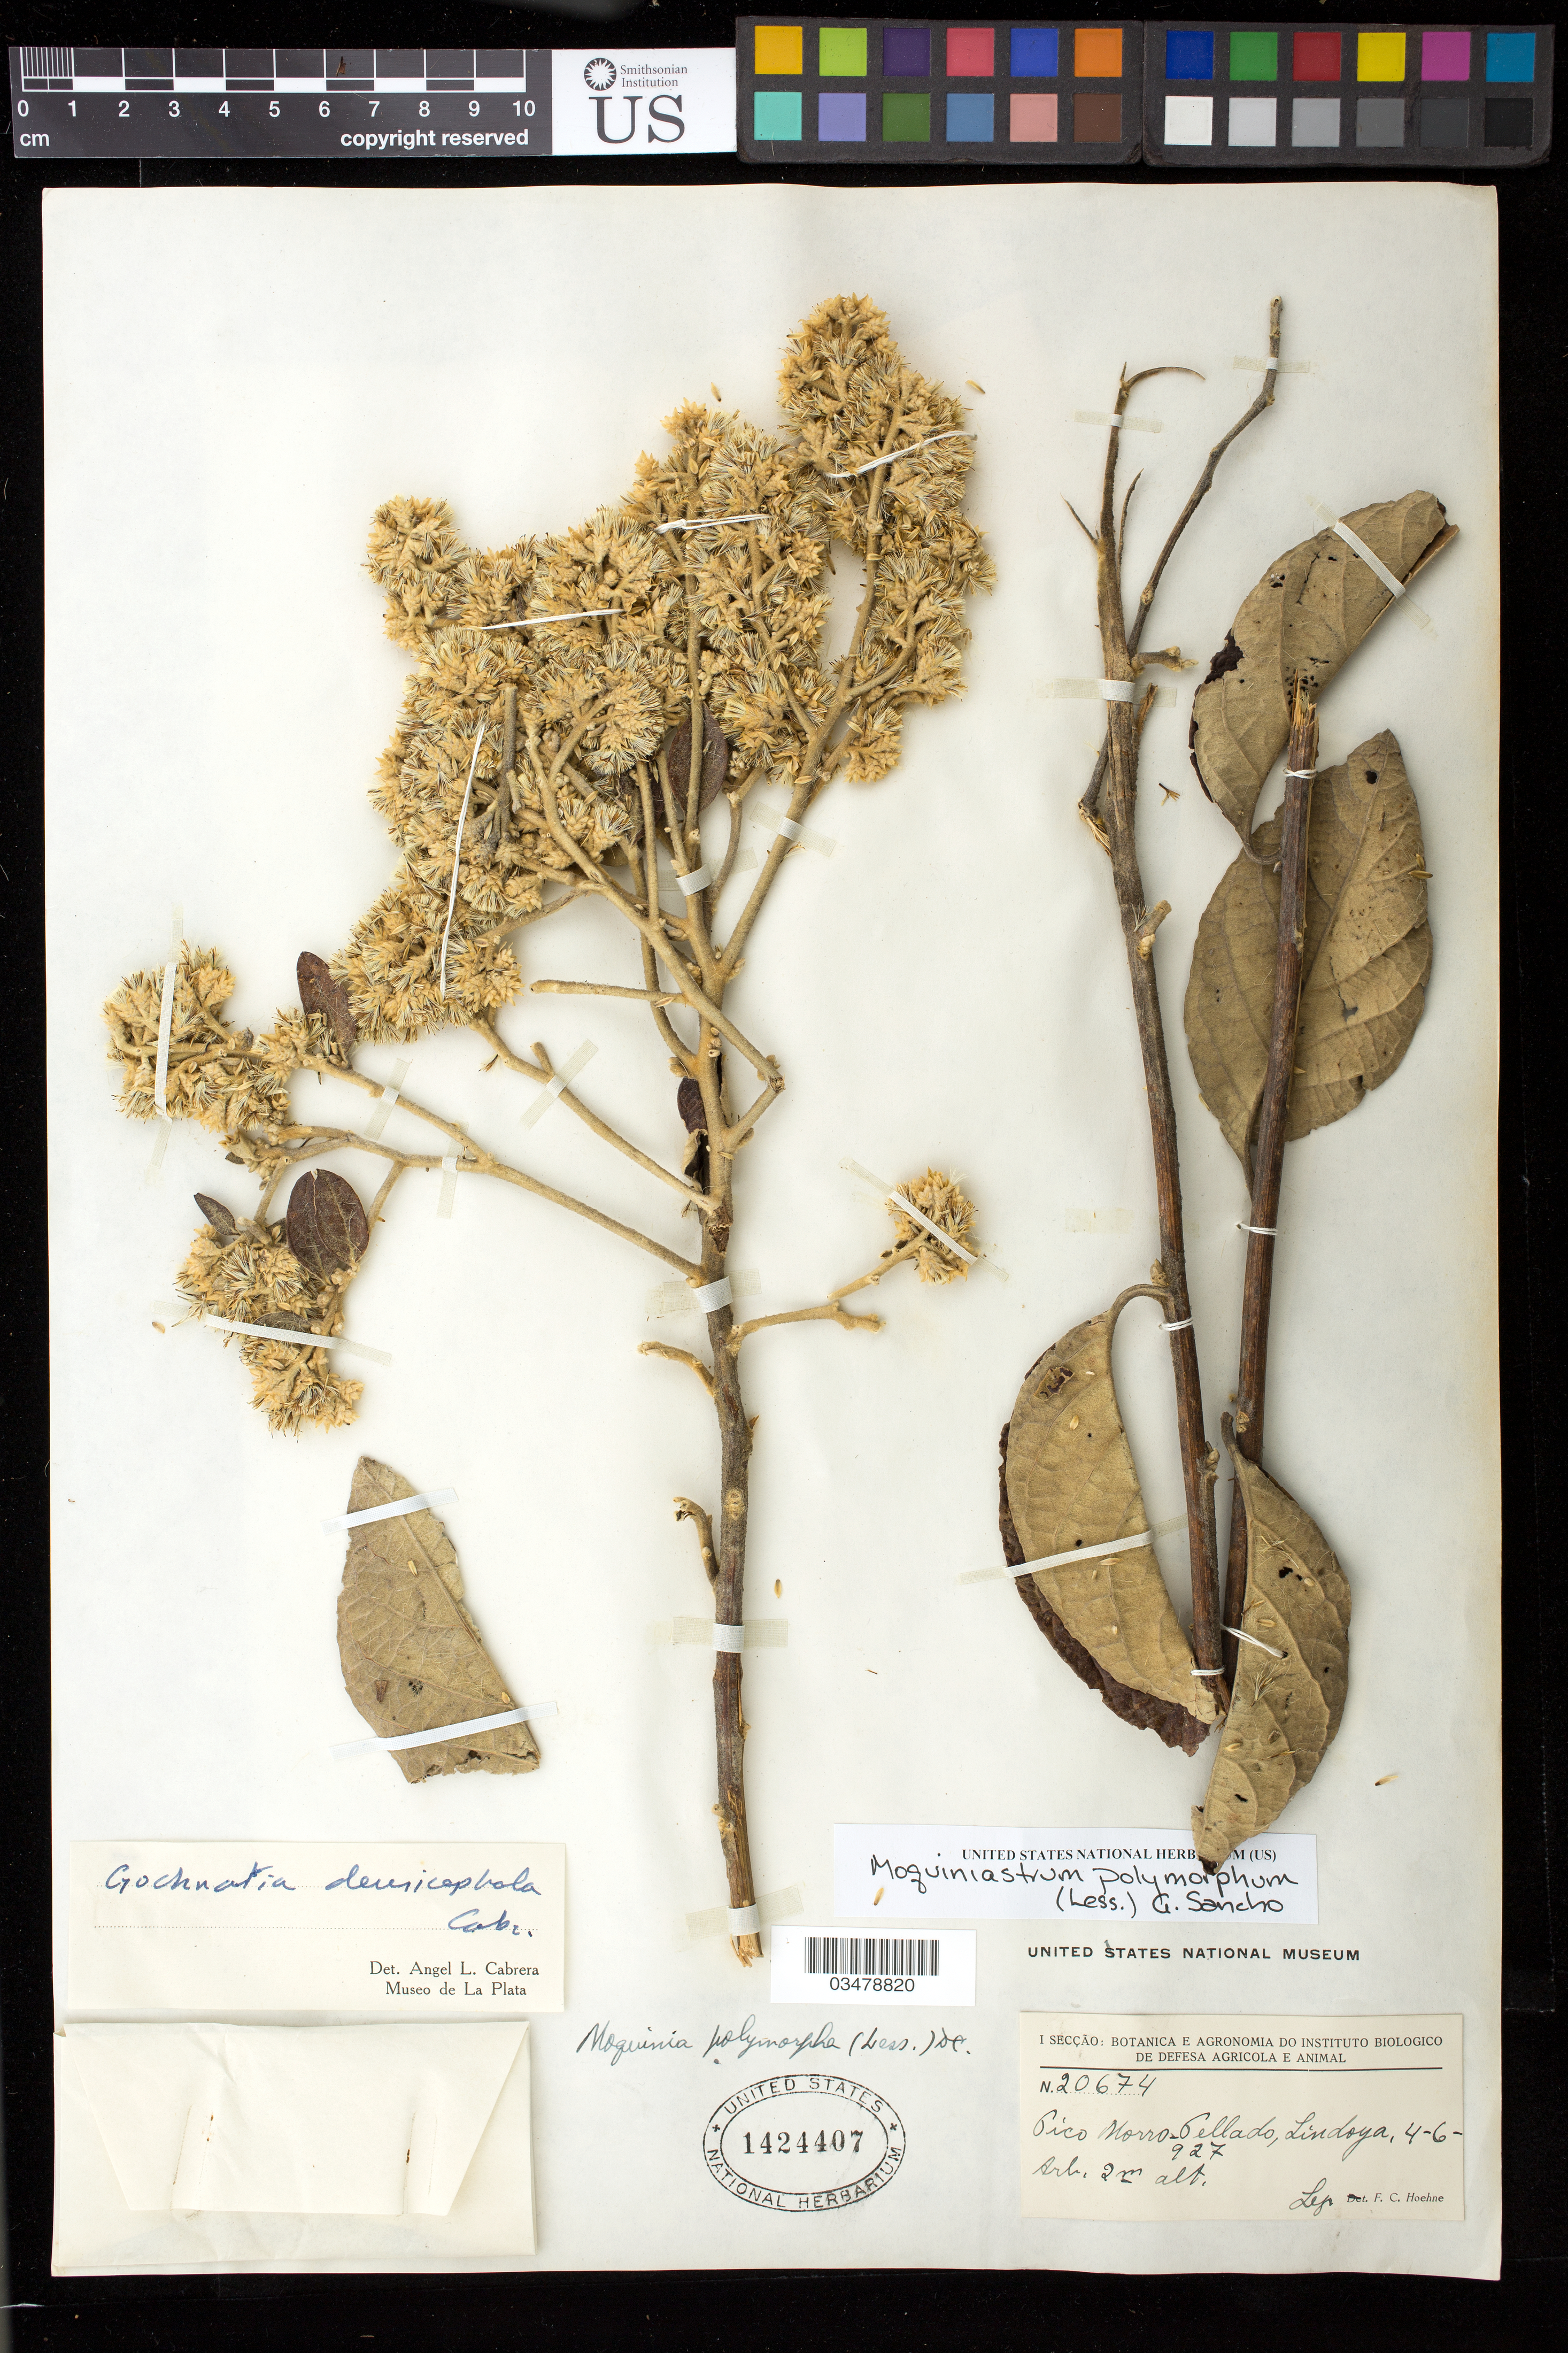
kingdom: Plantae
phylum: Tracheophyta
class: Magnoliopsida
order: Asterales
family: Asteraceae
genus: Moquiniastrum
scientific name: Moquiniastrum polymorphum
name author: (Less.) G. Sancho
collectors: F. C. Hoehne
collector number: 20674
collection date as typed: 04 Jun 1927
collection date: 1927-06-04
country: Brazil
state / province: São Paulo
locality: Lindoya, Pico do Morro Pelado.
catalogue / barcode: US 1424407